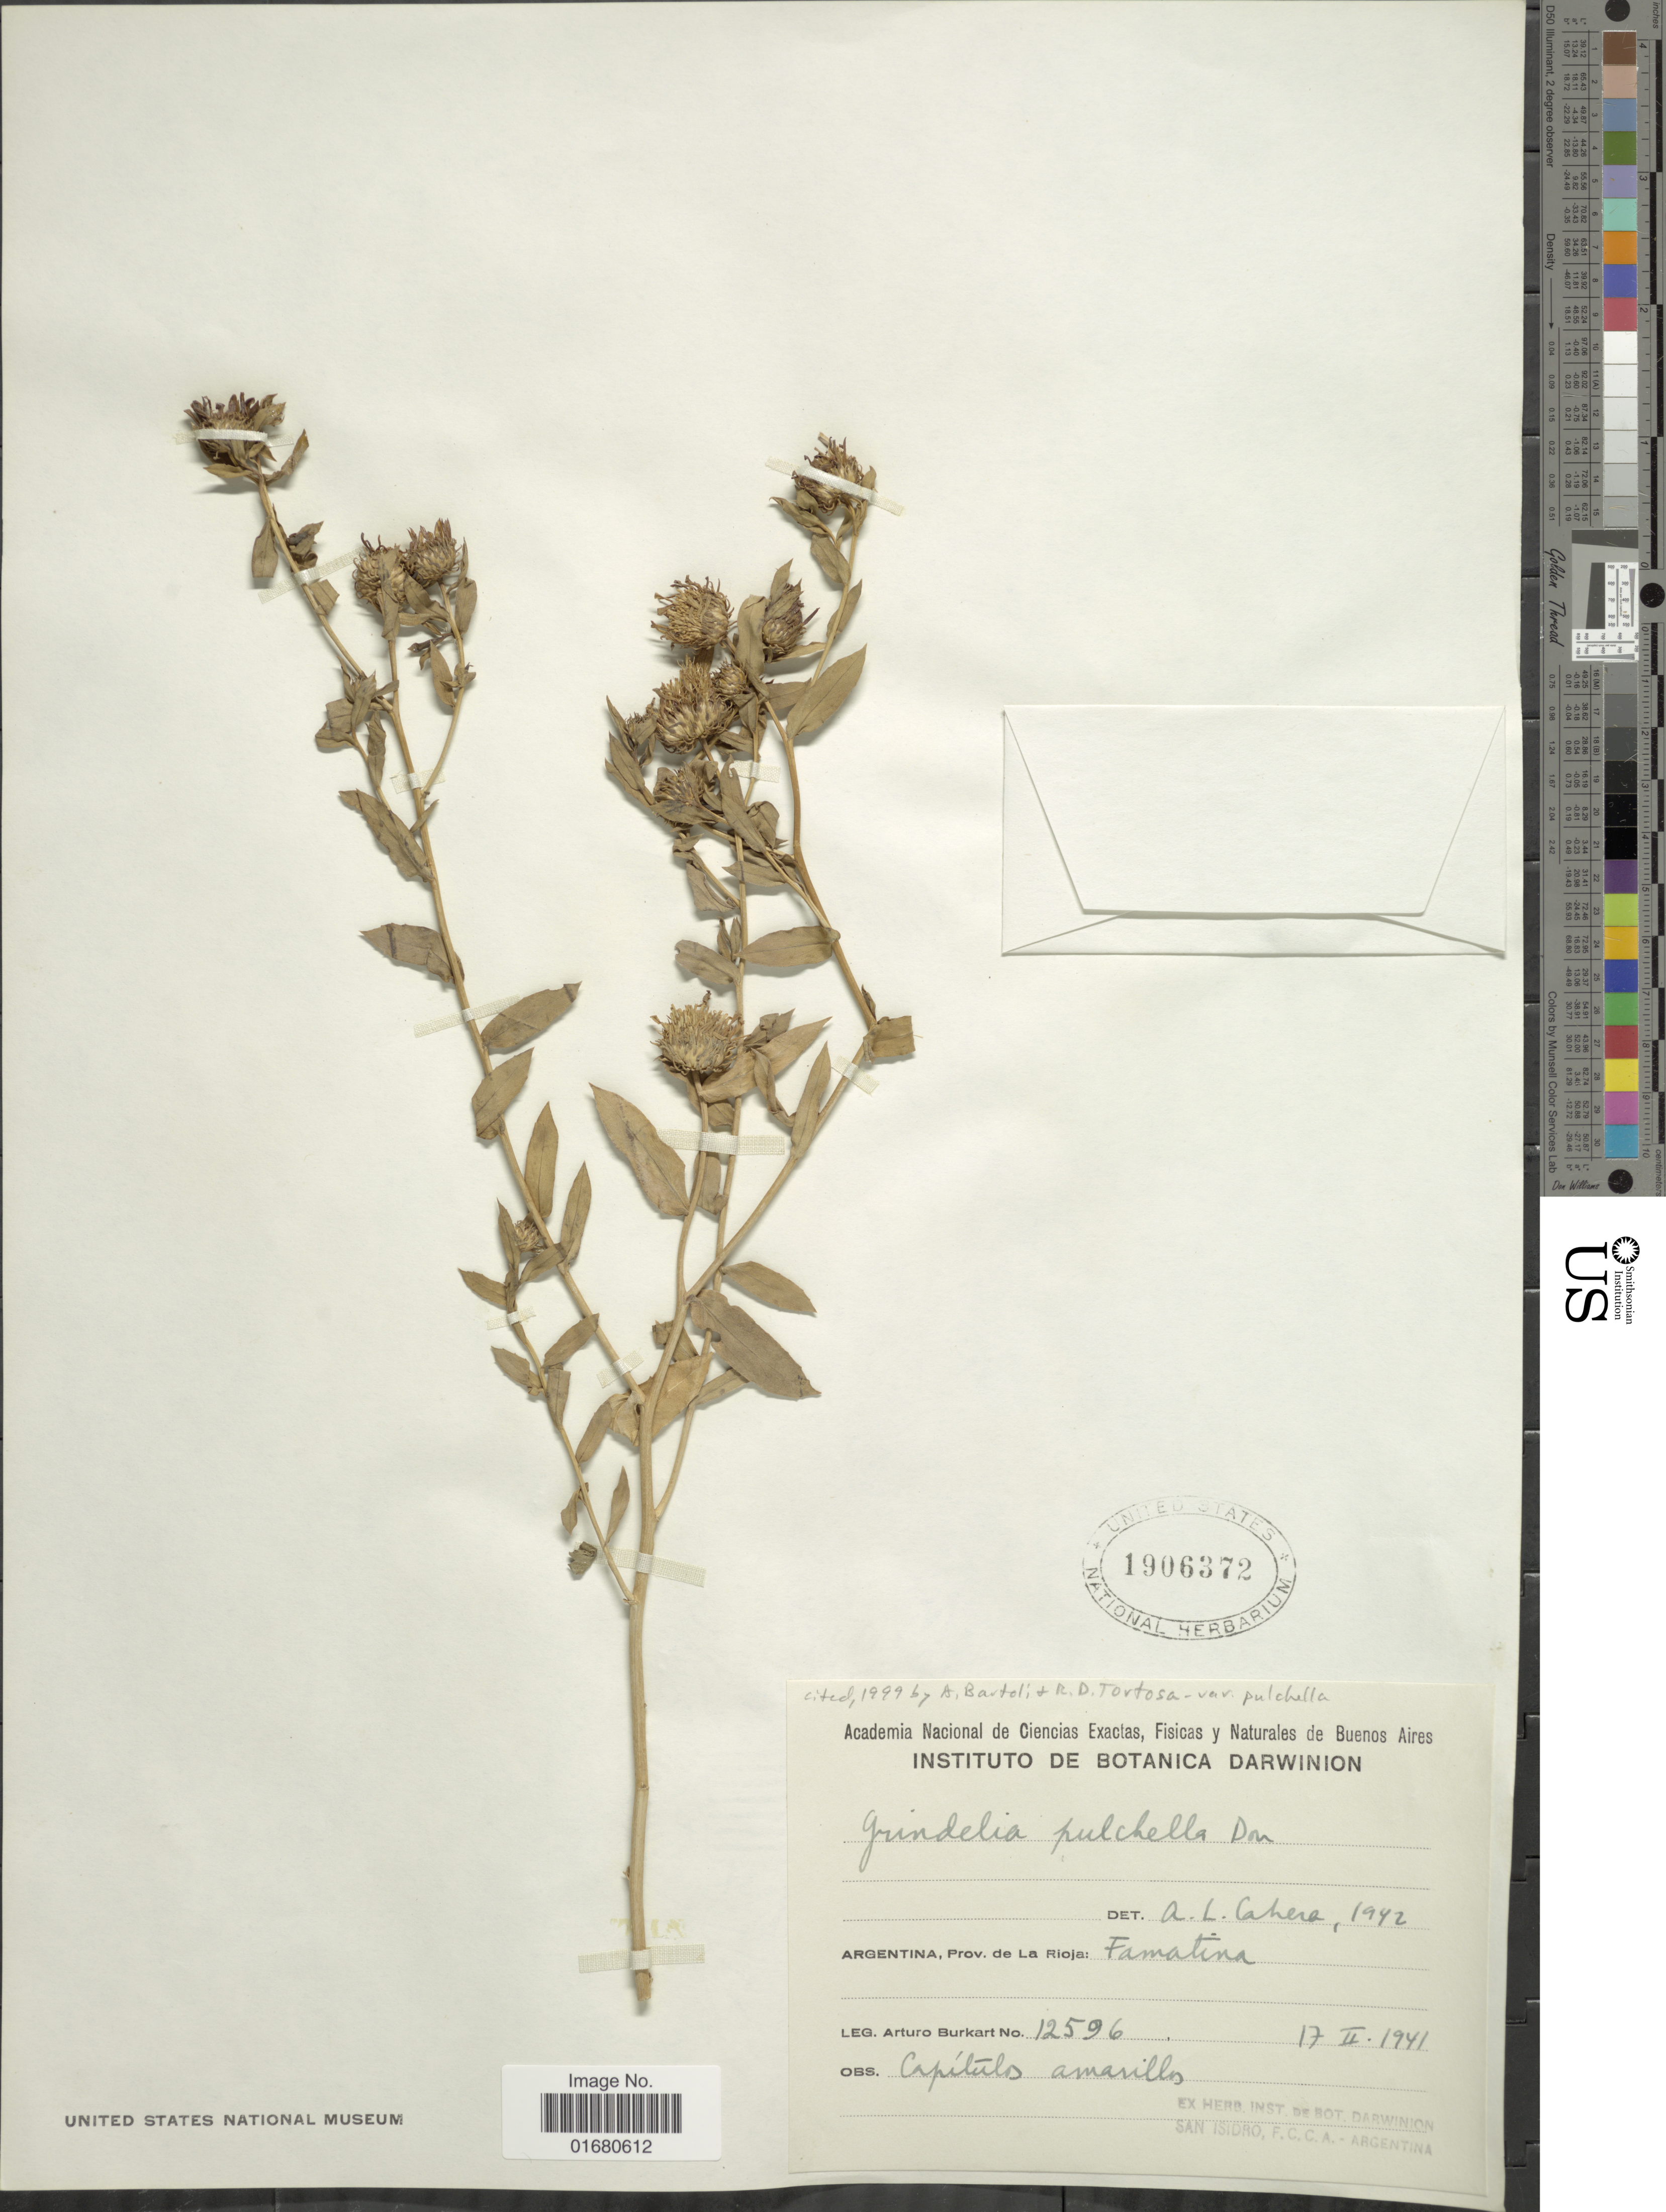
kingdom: Plantae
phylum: Tracheophyta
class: Magnoliopsida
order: Asterales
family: Asteraceae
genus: Grindelia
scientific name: Grindelia pulchella var. pulchella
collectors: A. E. Burkart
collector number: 12596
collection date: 1941-02-17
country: Argentina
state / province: La Rioja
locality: Farmatina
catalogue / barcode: US 1906372